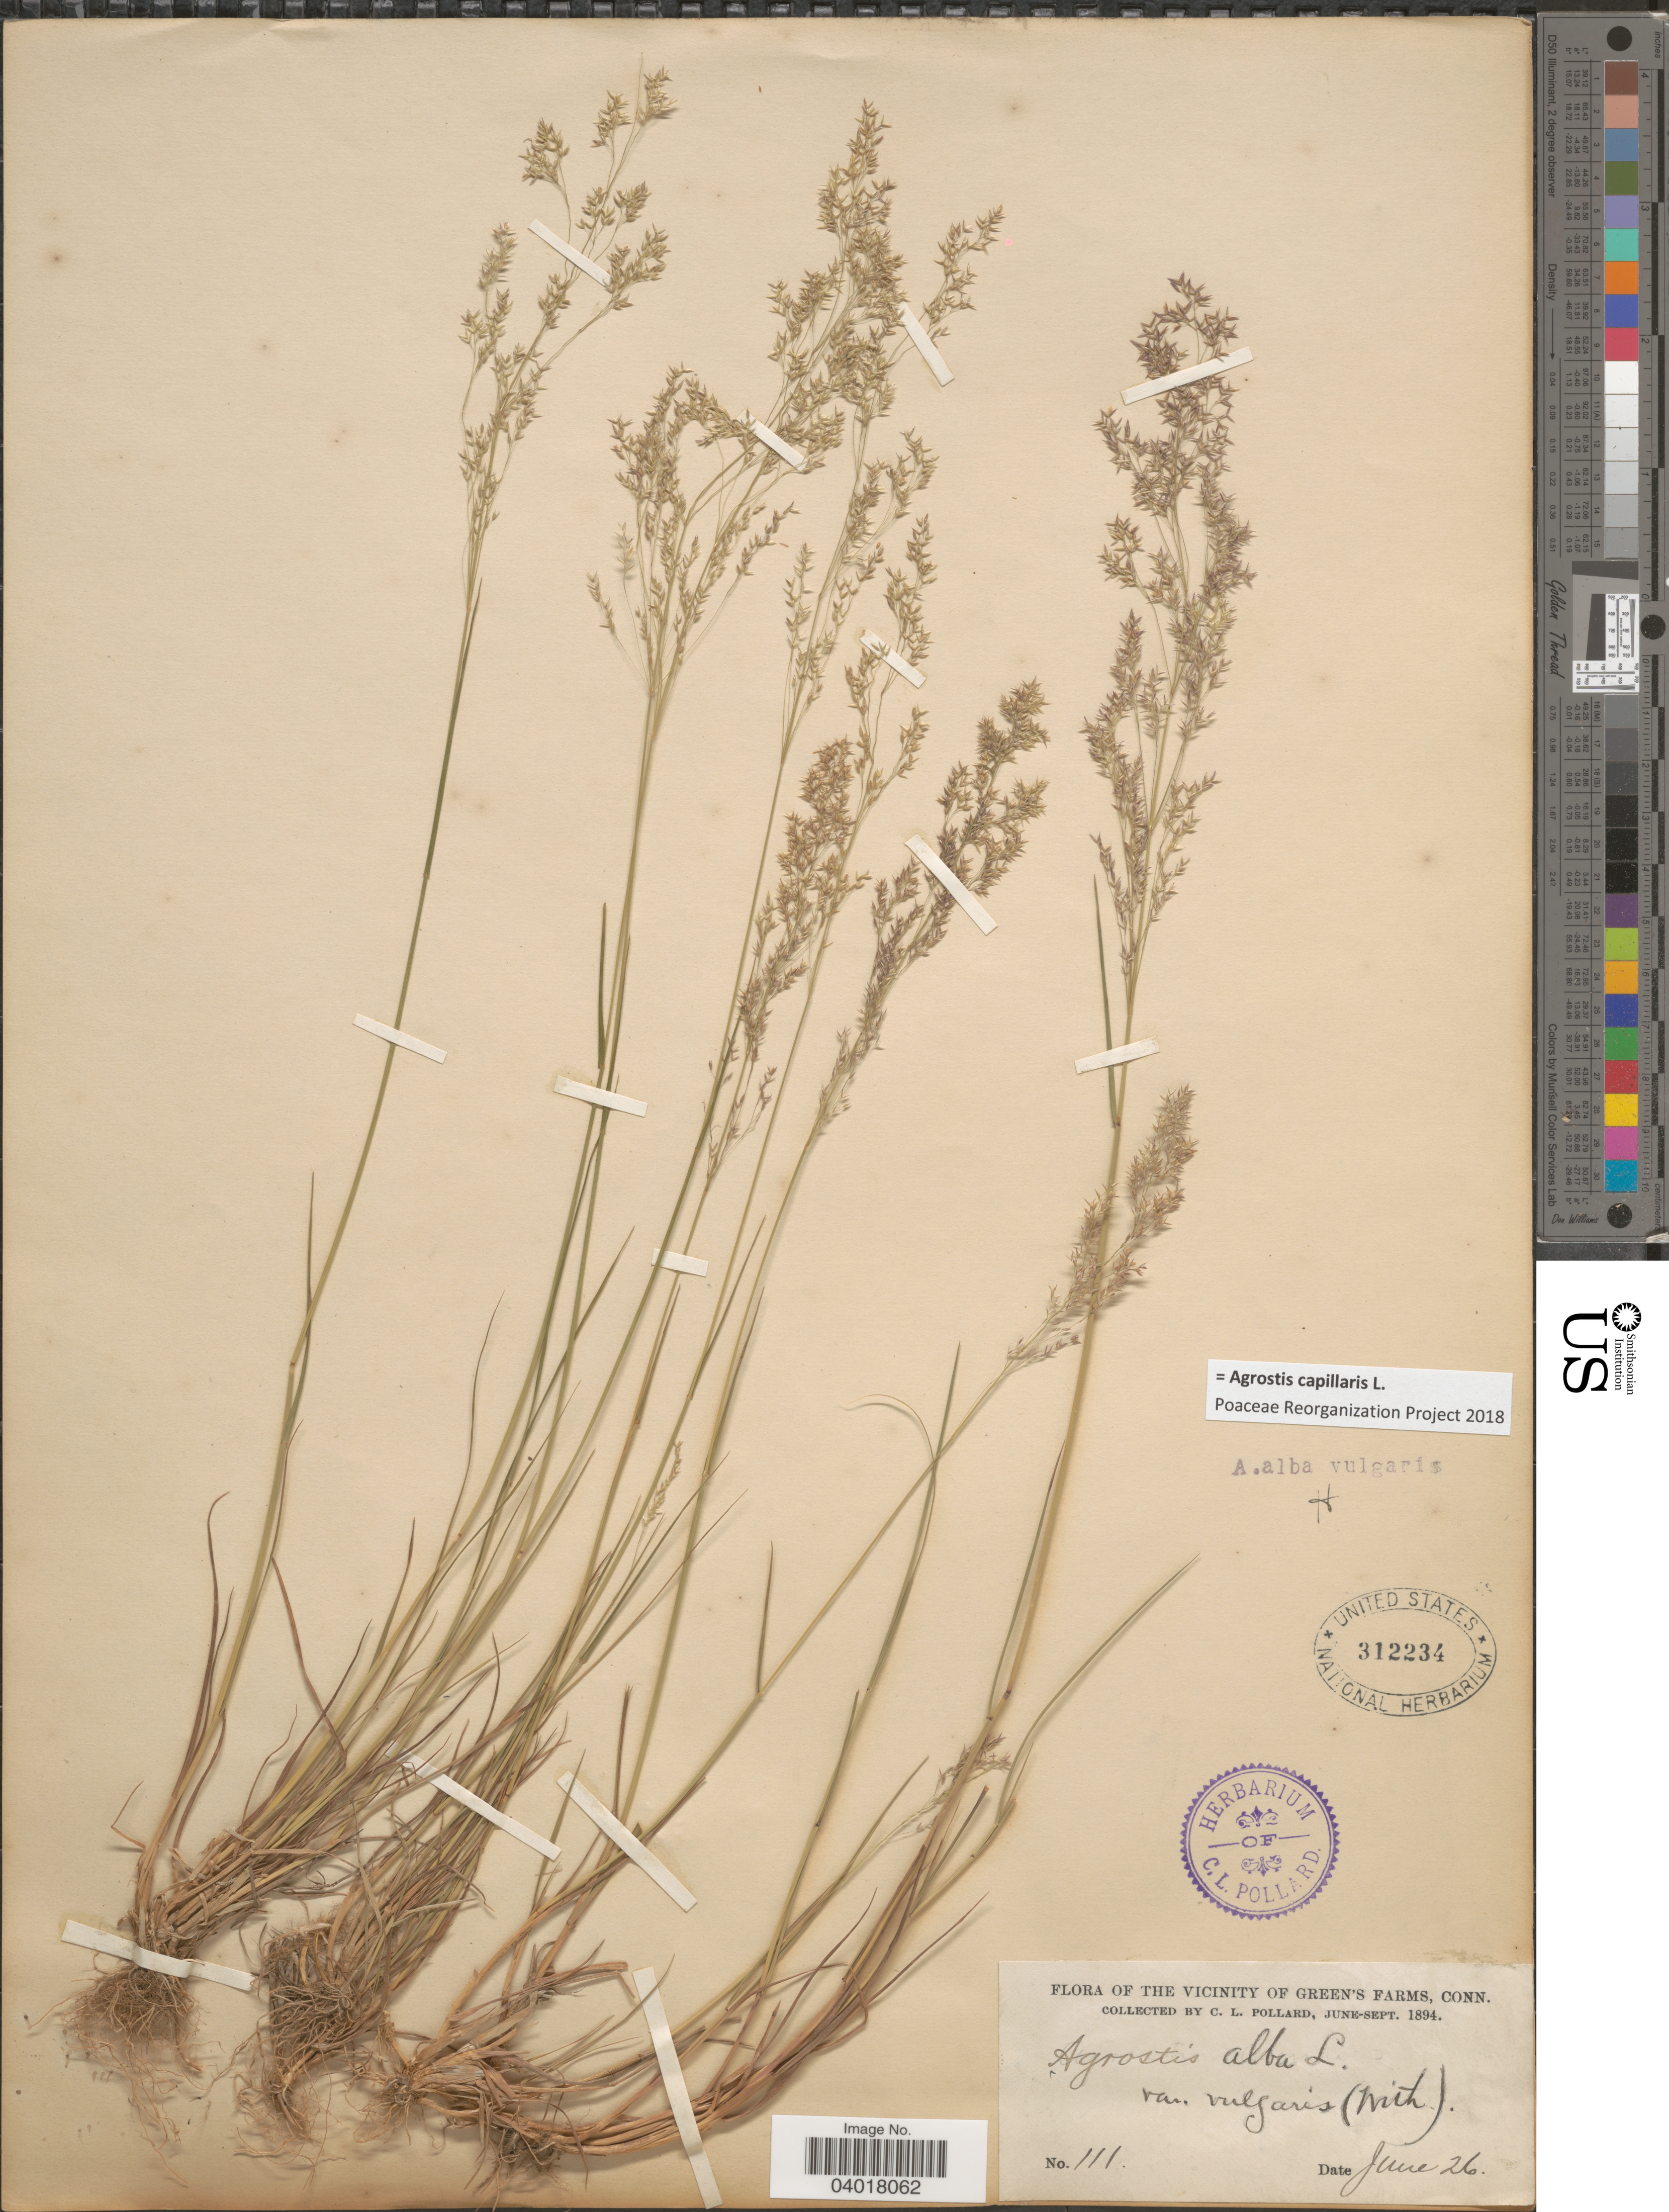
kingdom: Plantae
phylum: Tracheophyta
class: Liliopsida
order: Poales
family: Poaceae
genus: Agrostis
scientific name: Agrostis capillaris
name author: L.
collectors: C. L. Pollard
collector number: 111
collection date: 1894-06-26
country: United States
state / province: Connecticut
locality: Vicinity of Green's Farms.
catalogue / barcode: US 312234